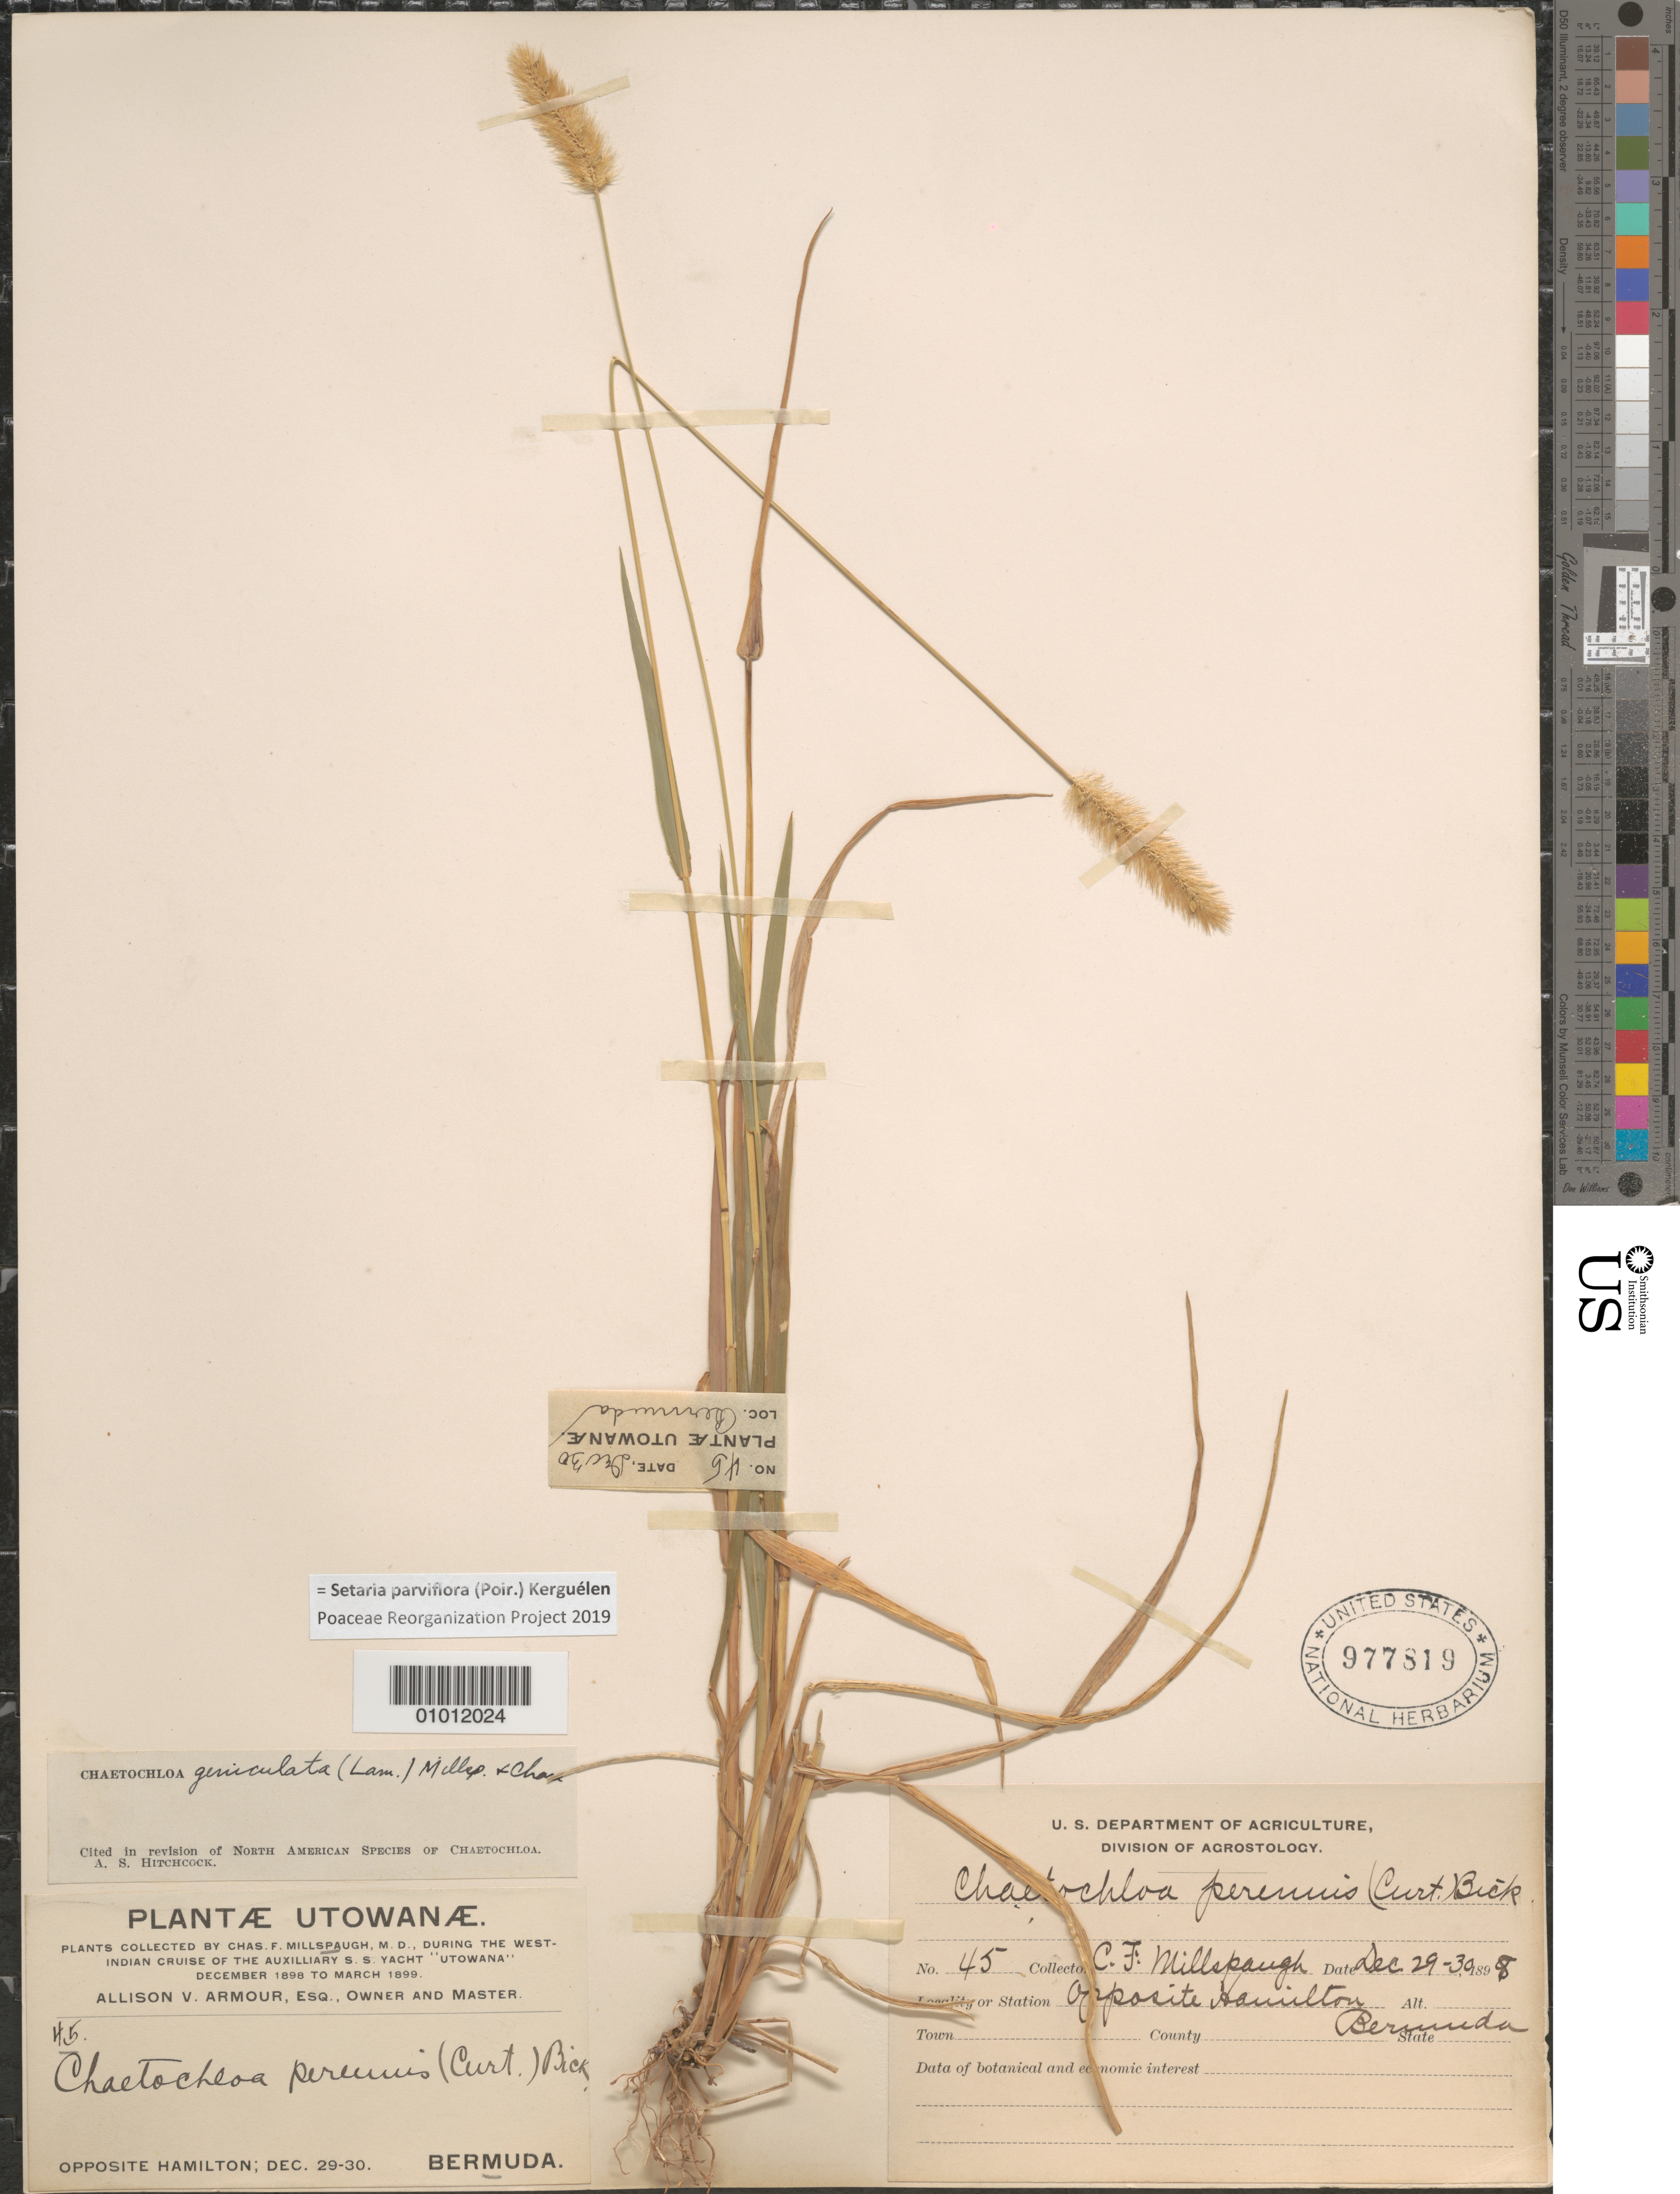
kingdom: Plantae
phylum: Tracheophyta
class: Liliopsida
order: Poales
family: Poaceae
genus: Setaria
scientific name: Setaria parviflora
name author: (Poir.) Kerguélen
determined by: Poaceae Reorganization Project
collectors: C. F. Millspaugh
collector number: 45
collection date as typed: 29 Dec 1899 to 30 Dec 1899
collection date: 1899-12-29/1899-12-30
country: Bermuda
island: Bermuda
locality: Opposite Hamilton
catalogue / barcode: US 977819